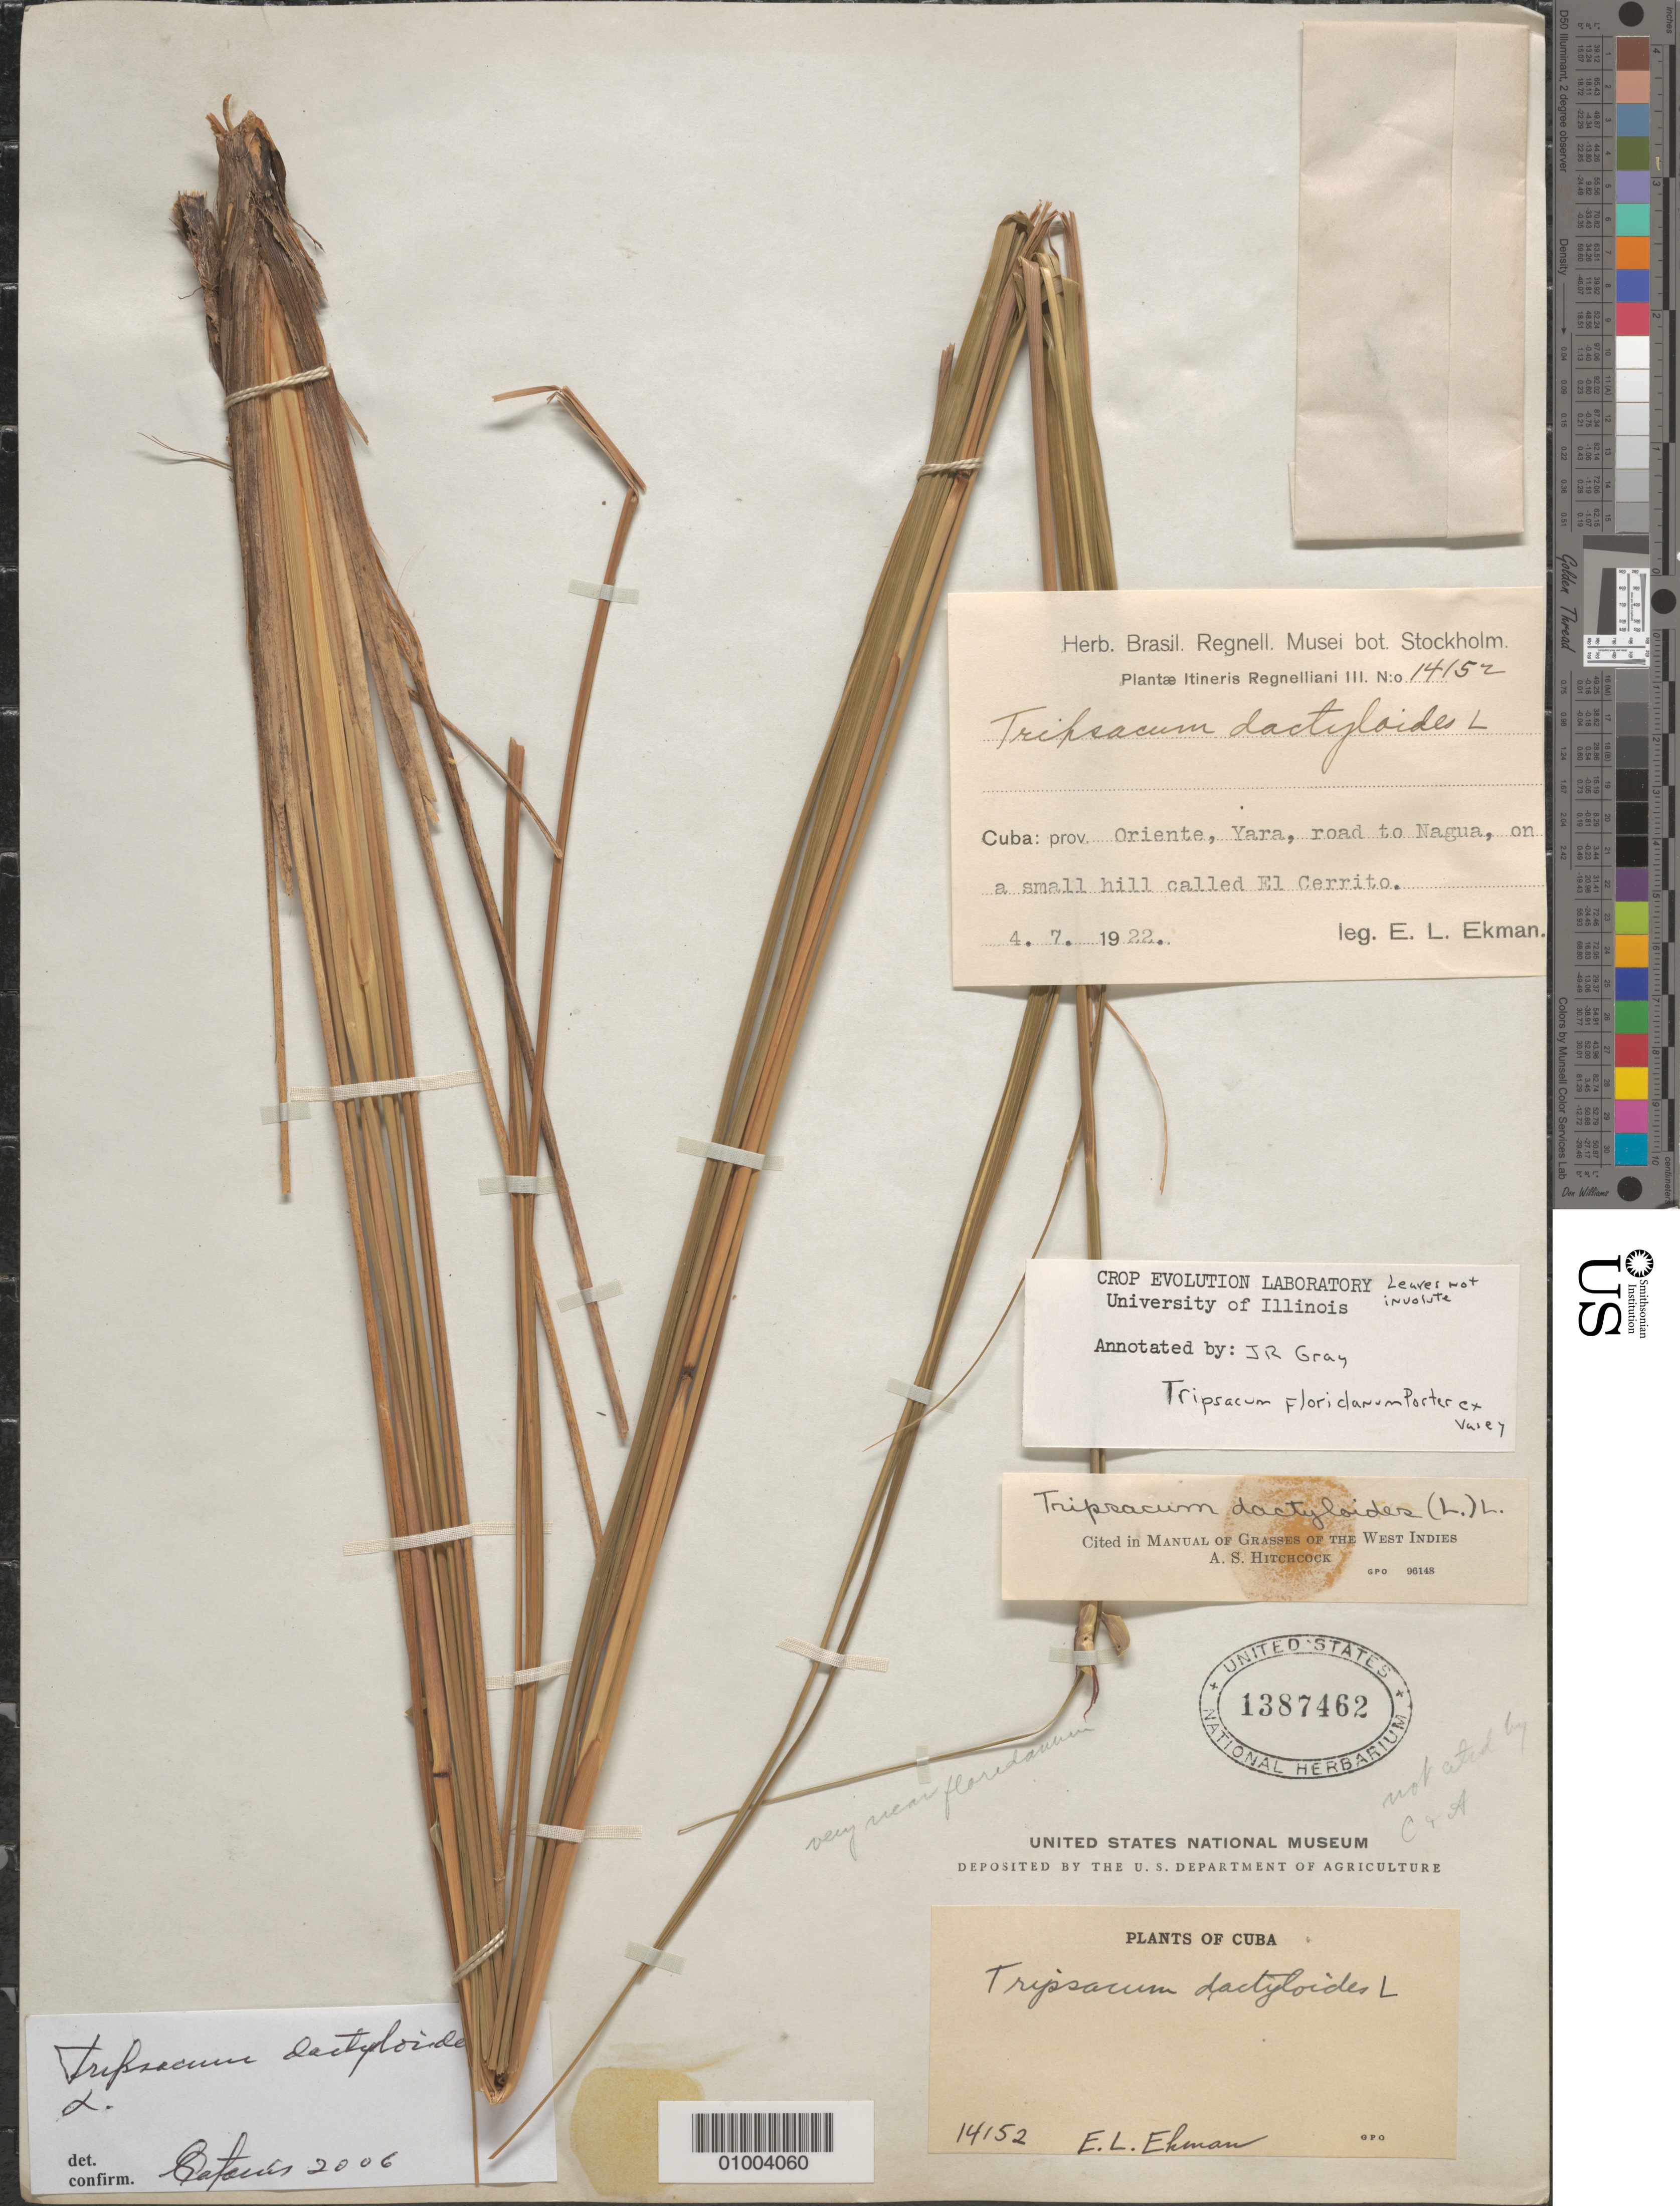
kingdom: Plantae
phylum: Tracheophyta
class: Liliopsida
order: Poales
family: Poaceae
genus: Tripsacum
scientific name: Tripsacum dactyloides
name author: (L.) L.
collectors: E. L. Ekman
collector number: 14152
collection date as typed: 04 Jul 1922 or 07 Apr 1922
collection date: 1922-04-07 or 1922-07-04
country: Cuba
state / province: Oriente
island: Cuba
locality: Oriente, Yara, road to Nagua on a small hill called El Cerrito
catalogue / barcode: US 1387462